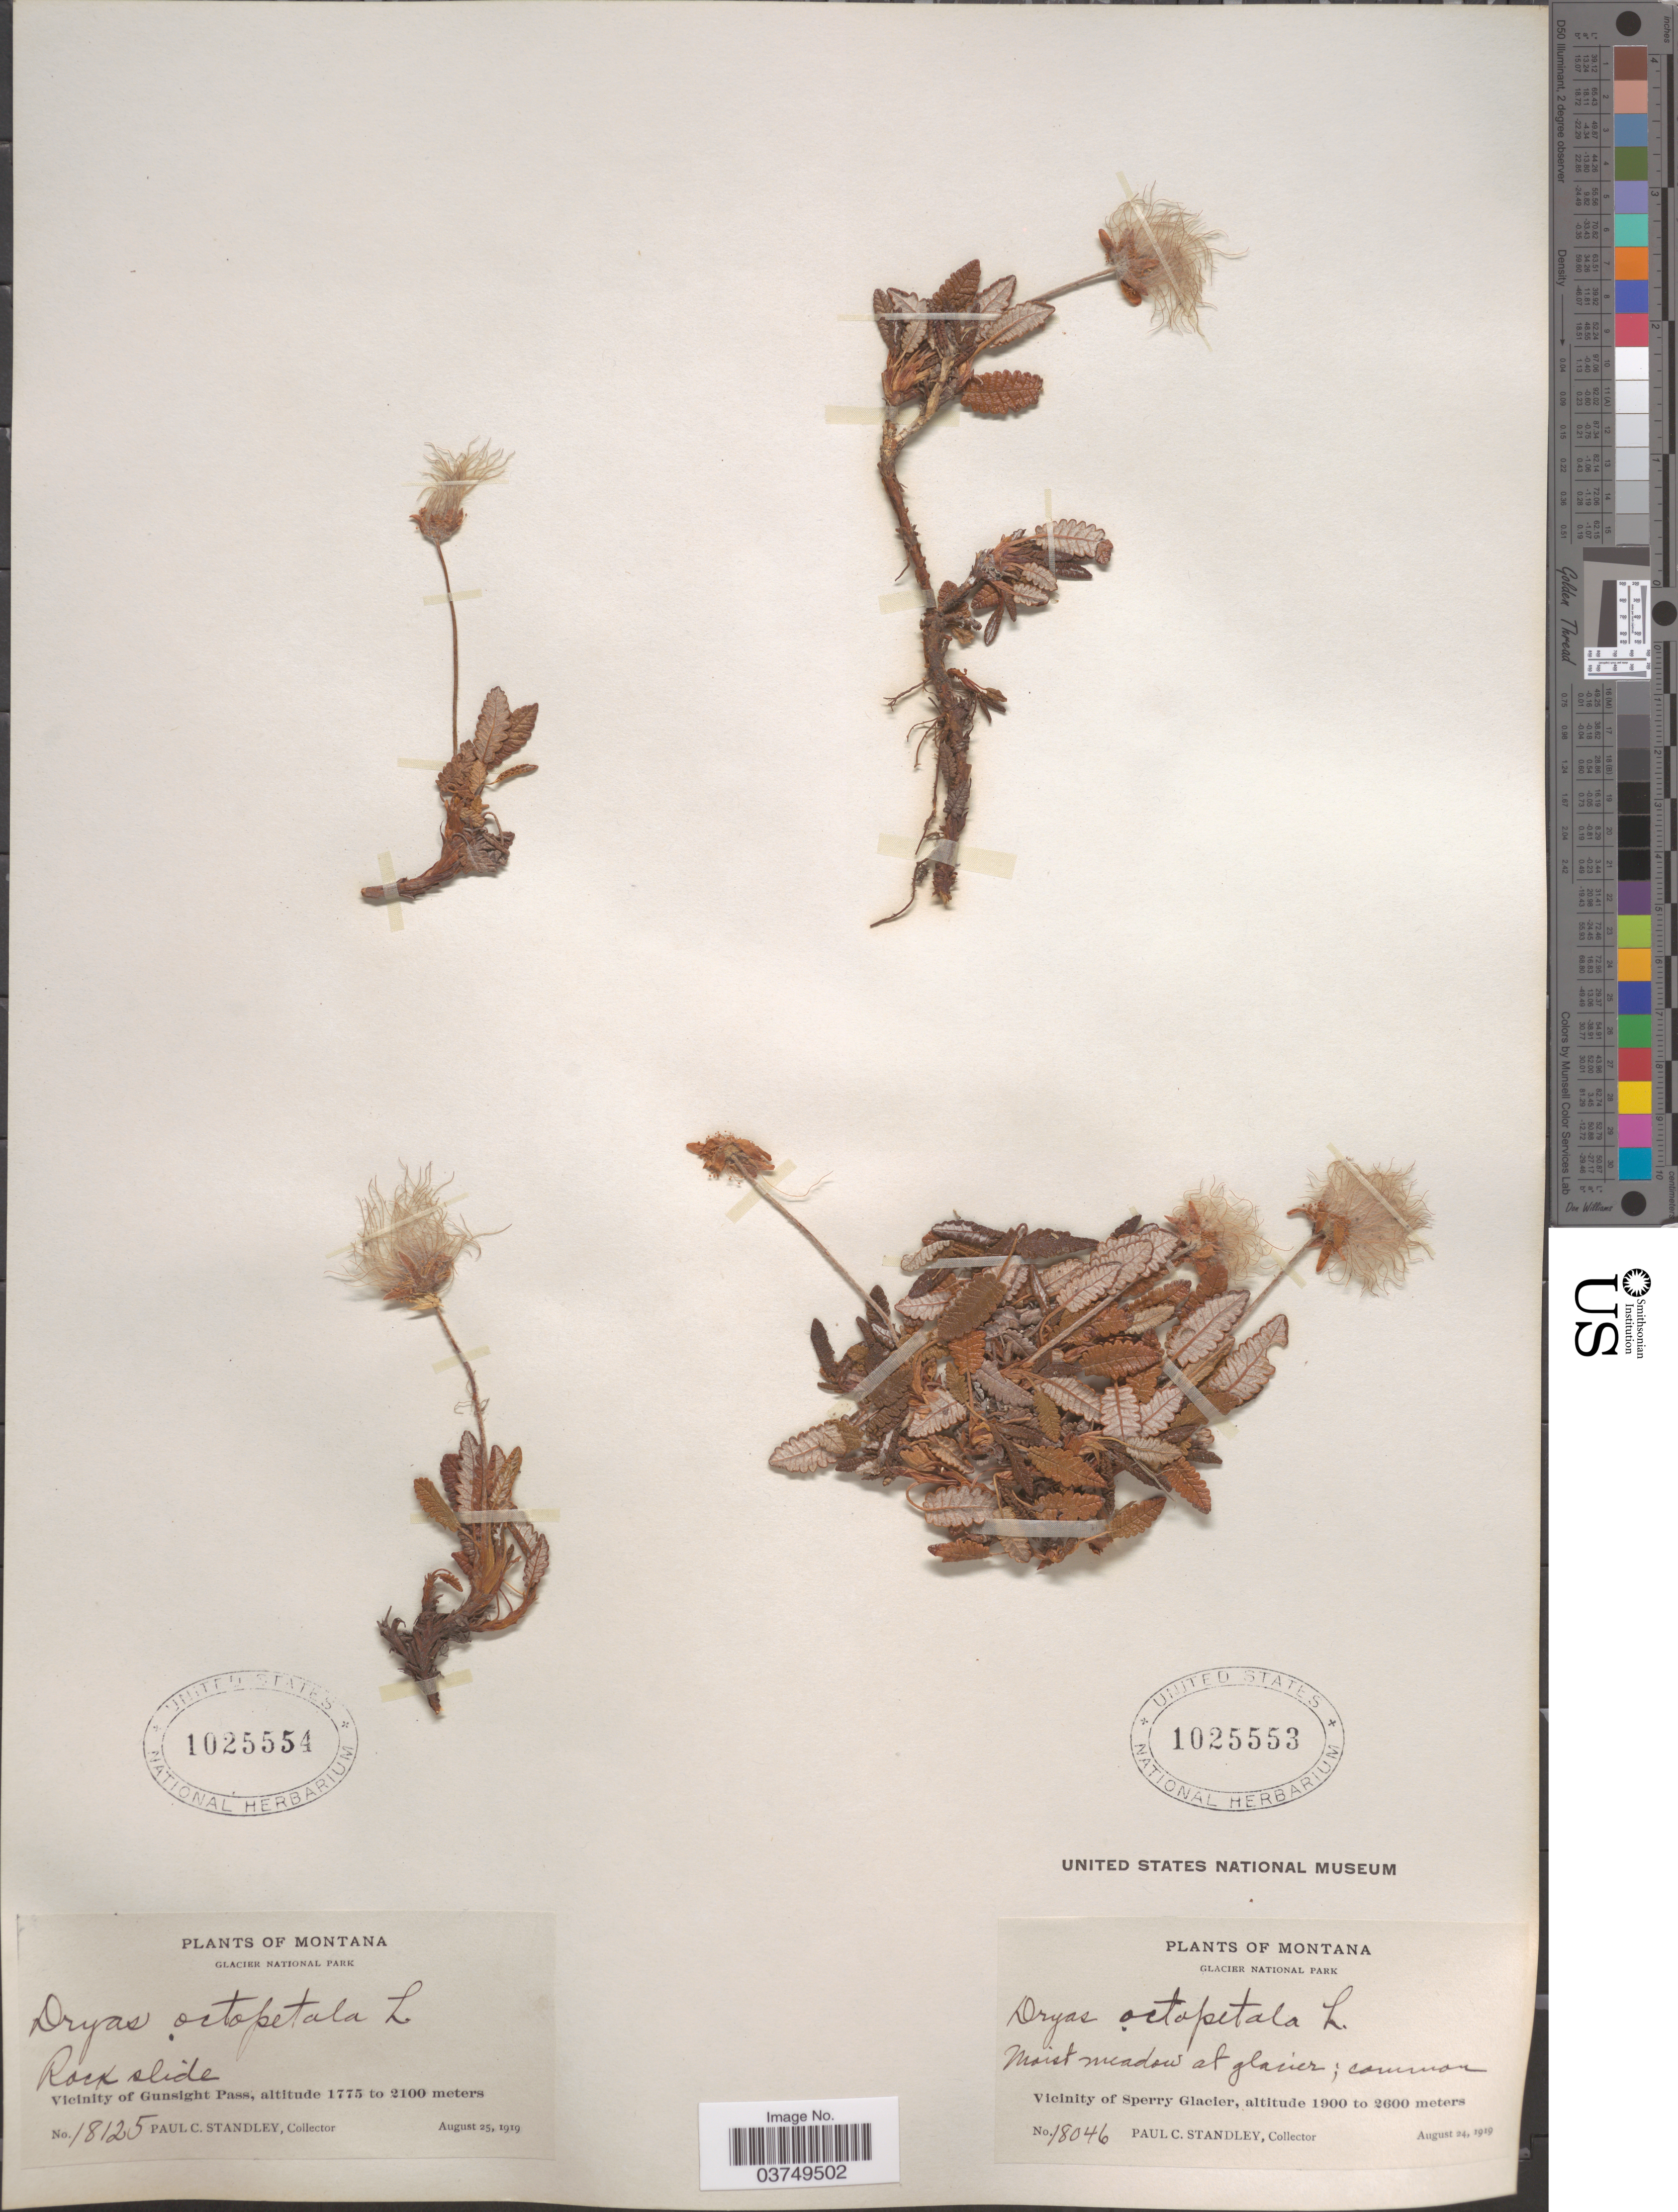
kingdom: Plantae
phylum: Tracheophyta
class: Magnoliopsida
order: Rosales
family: Rosaceae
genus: Dryas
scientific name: Dryas hookeriana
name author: Juz.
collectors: P. C. Standley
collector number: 18046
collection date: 1919-08-24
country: United States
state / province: Montana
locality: Glacier National Park. Moist meadow at glacier. Vicinity of Sperry Glacier.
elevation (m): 1900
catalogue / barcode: US 1025553-2